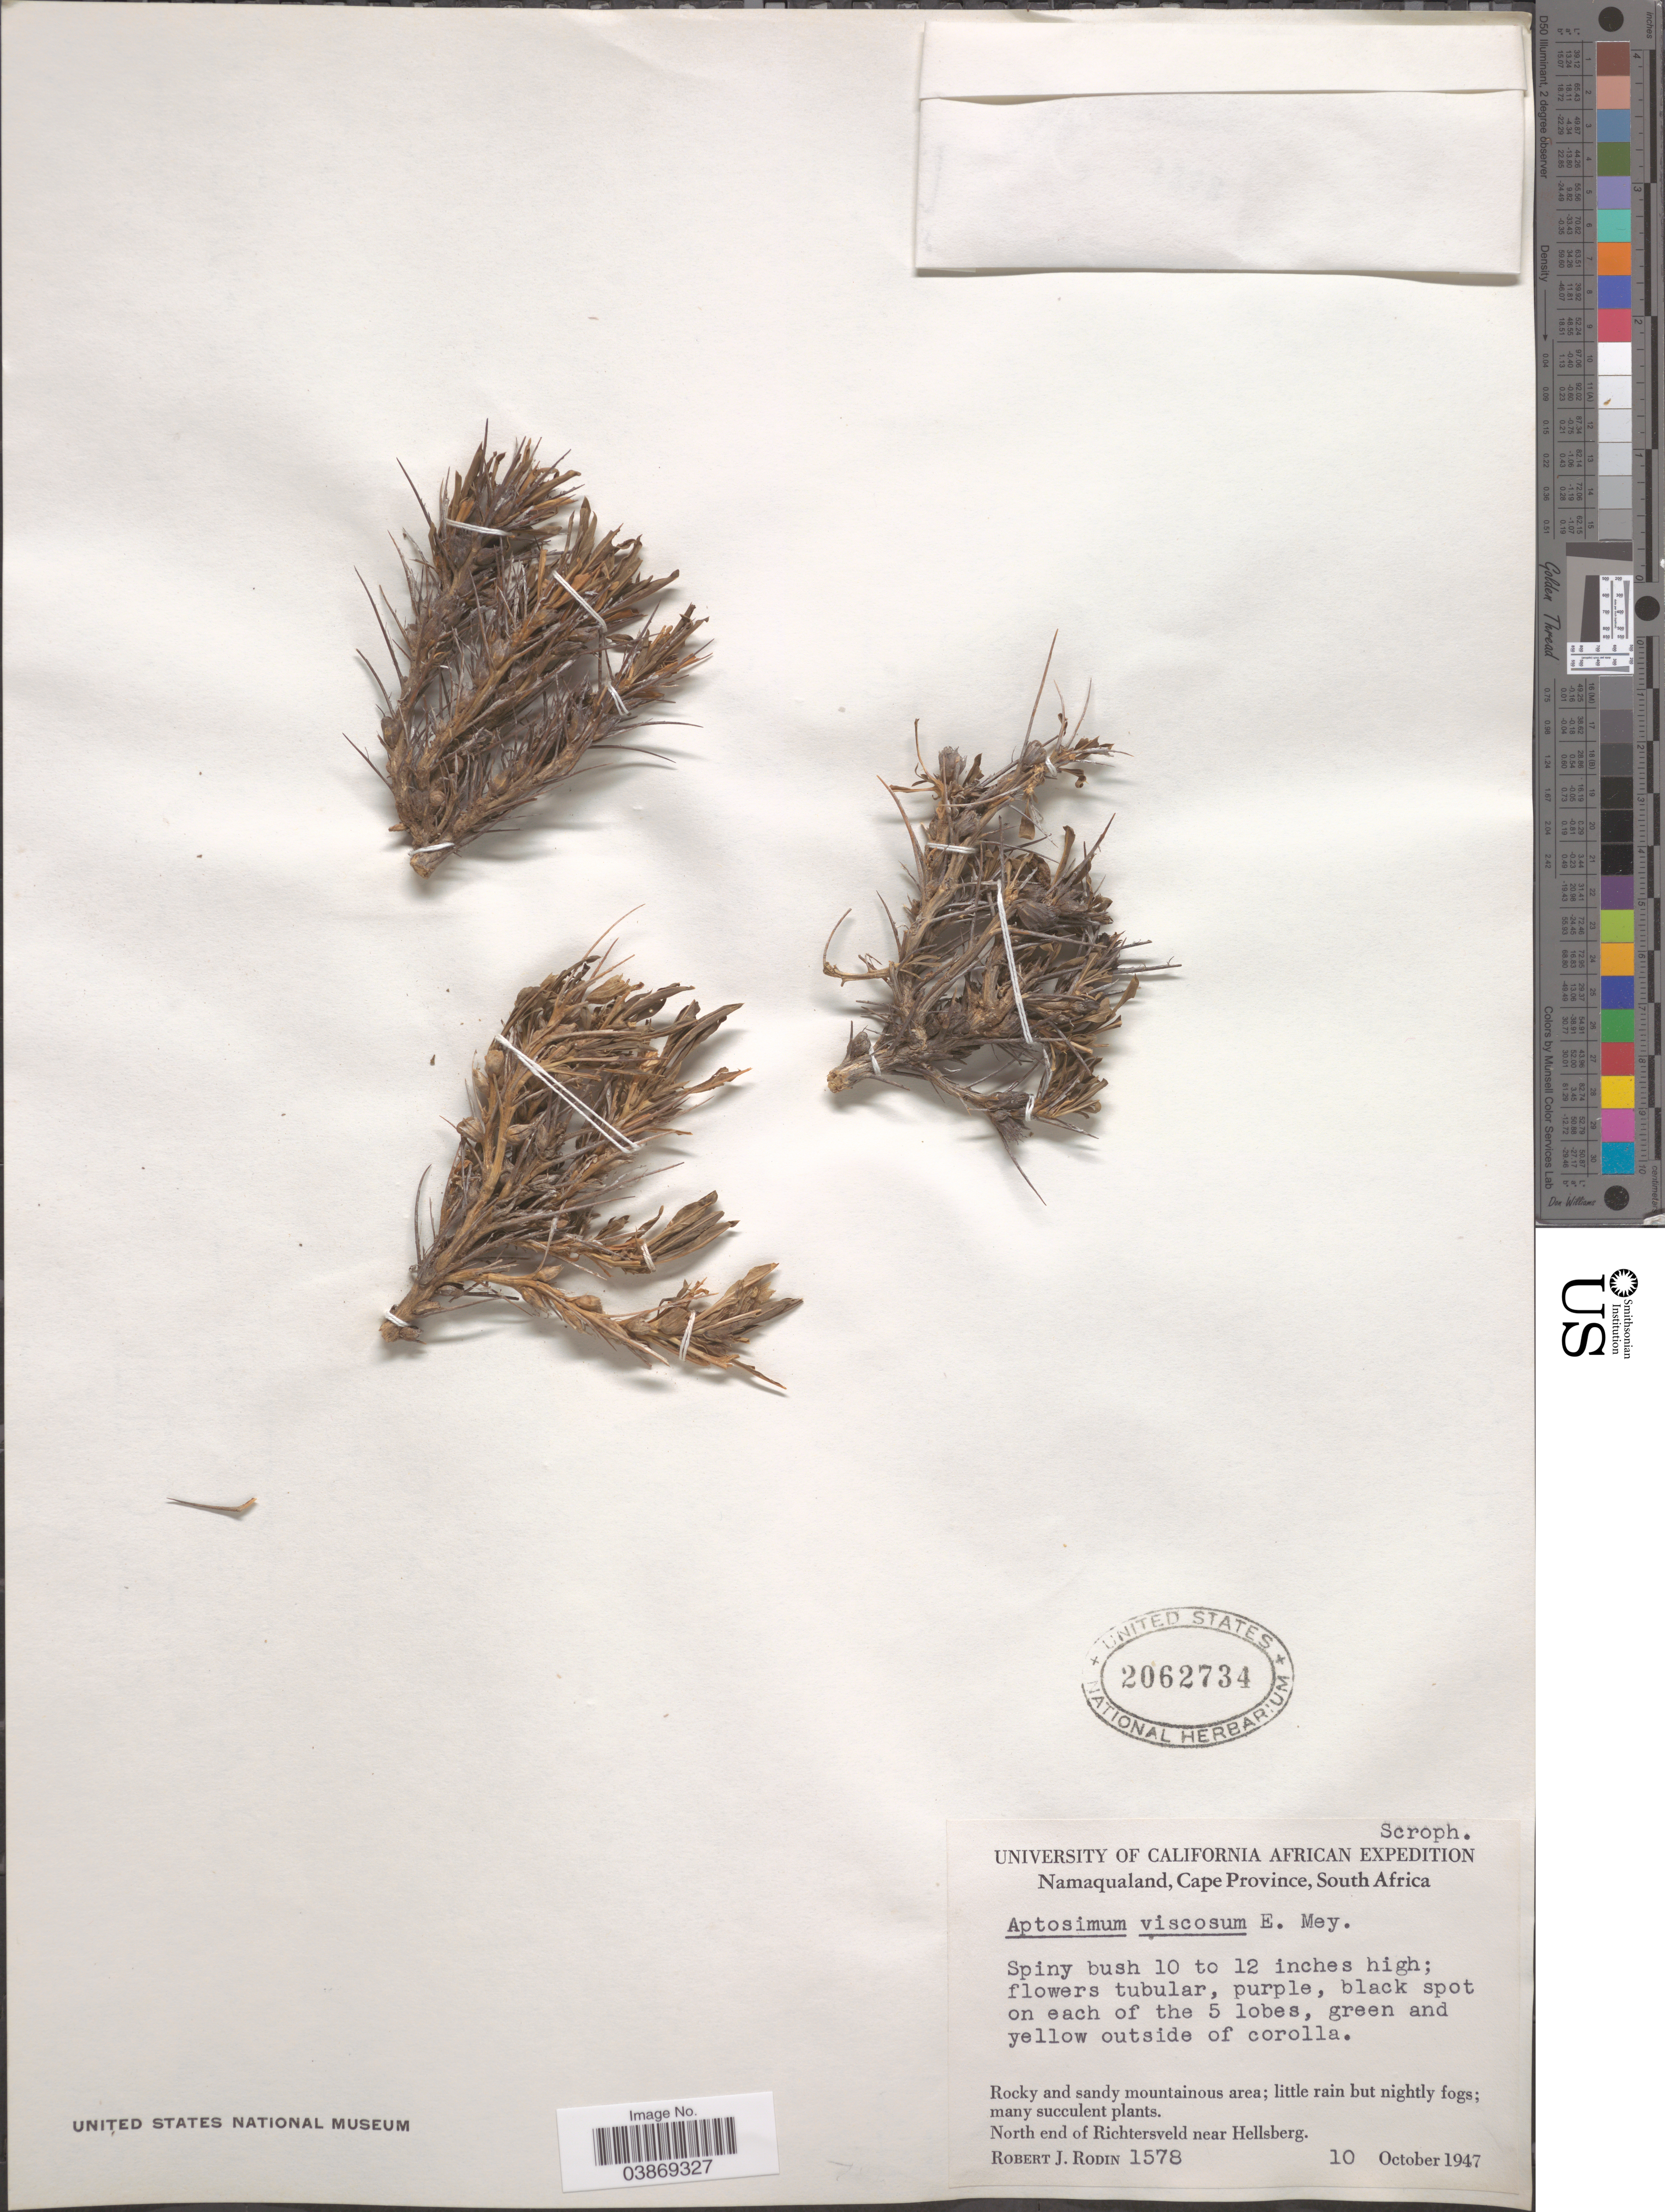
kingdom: Plantae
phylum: Tracheophyta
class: Magnoliopsida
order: Lamiales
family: Scrophulariaceae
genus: Aptosimum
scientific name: Aptosimum viscosum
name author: Benth.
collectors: R. J. Rodin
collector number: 1578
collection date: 1947-10-10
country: South Africa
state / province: Northern Cape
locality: Namaqualand. North end of Richtersveld near Hellsberg.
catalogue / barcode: US 2062734